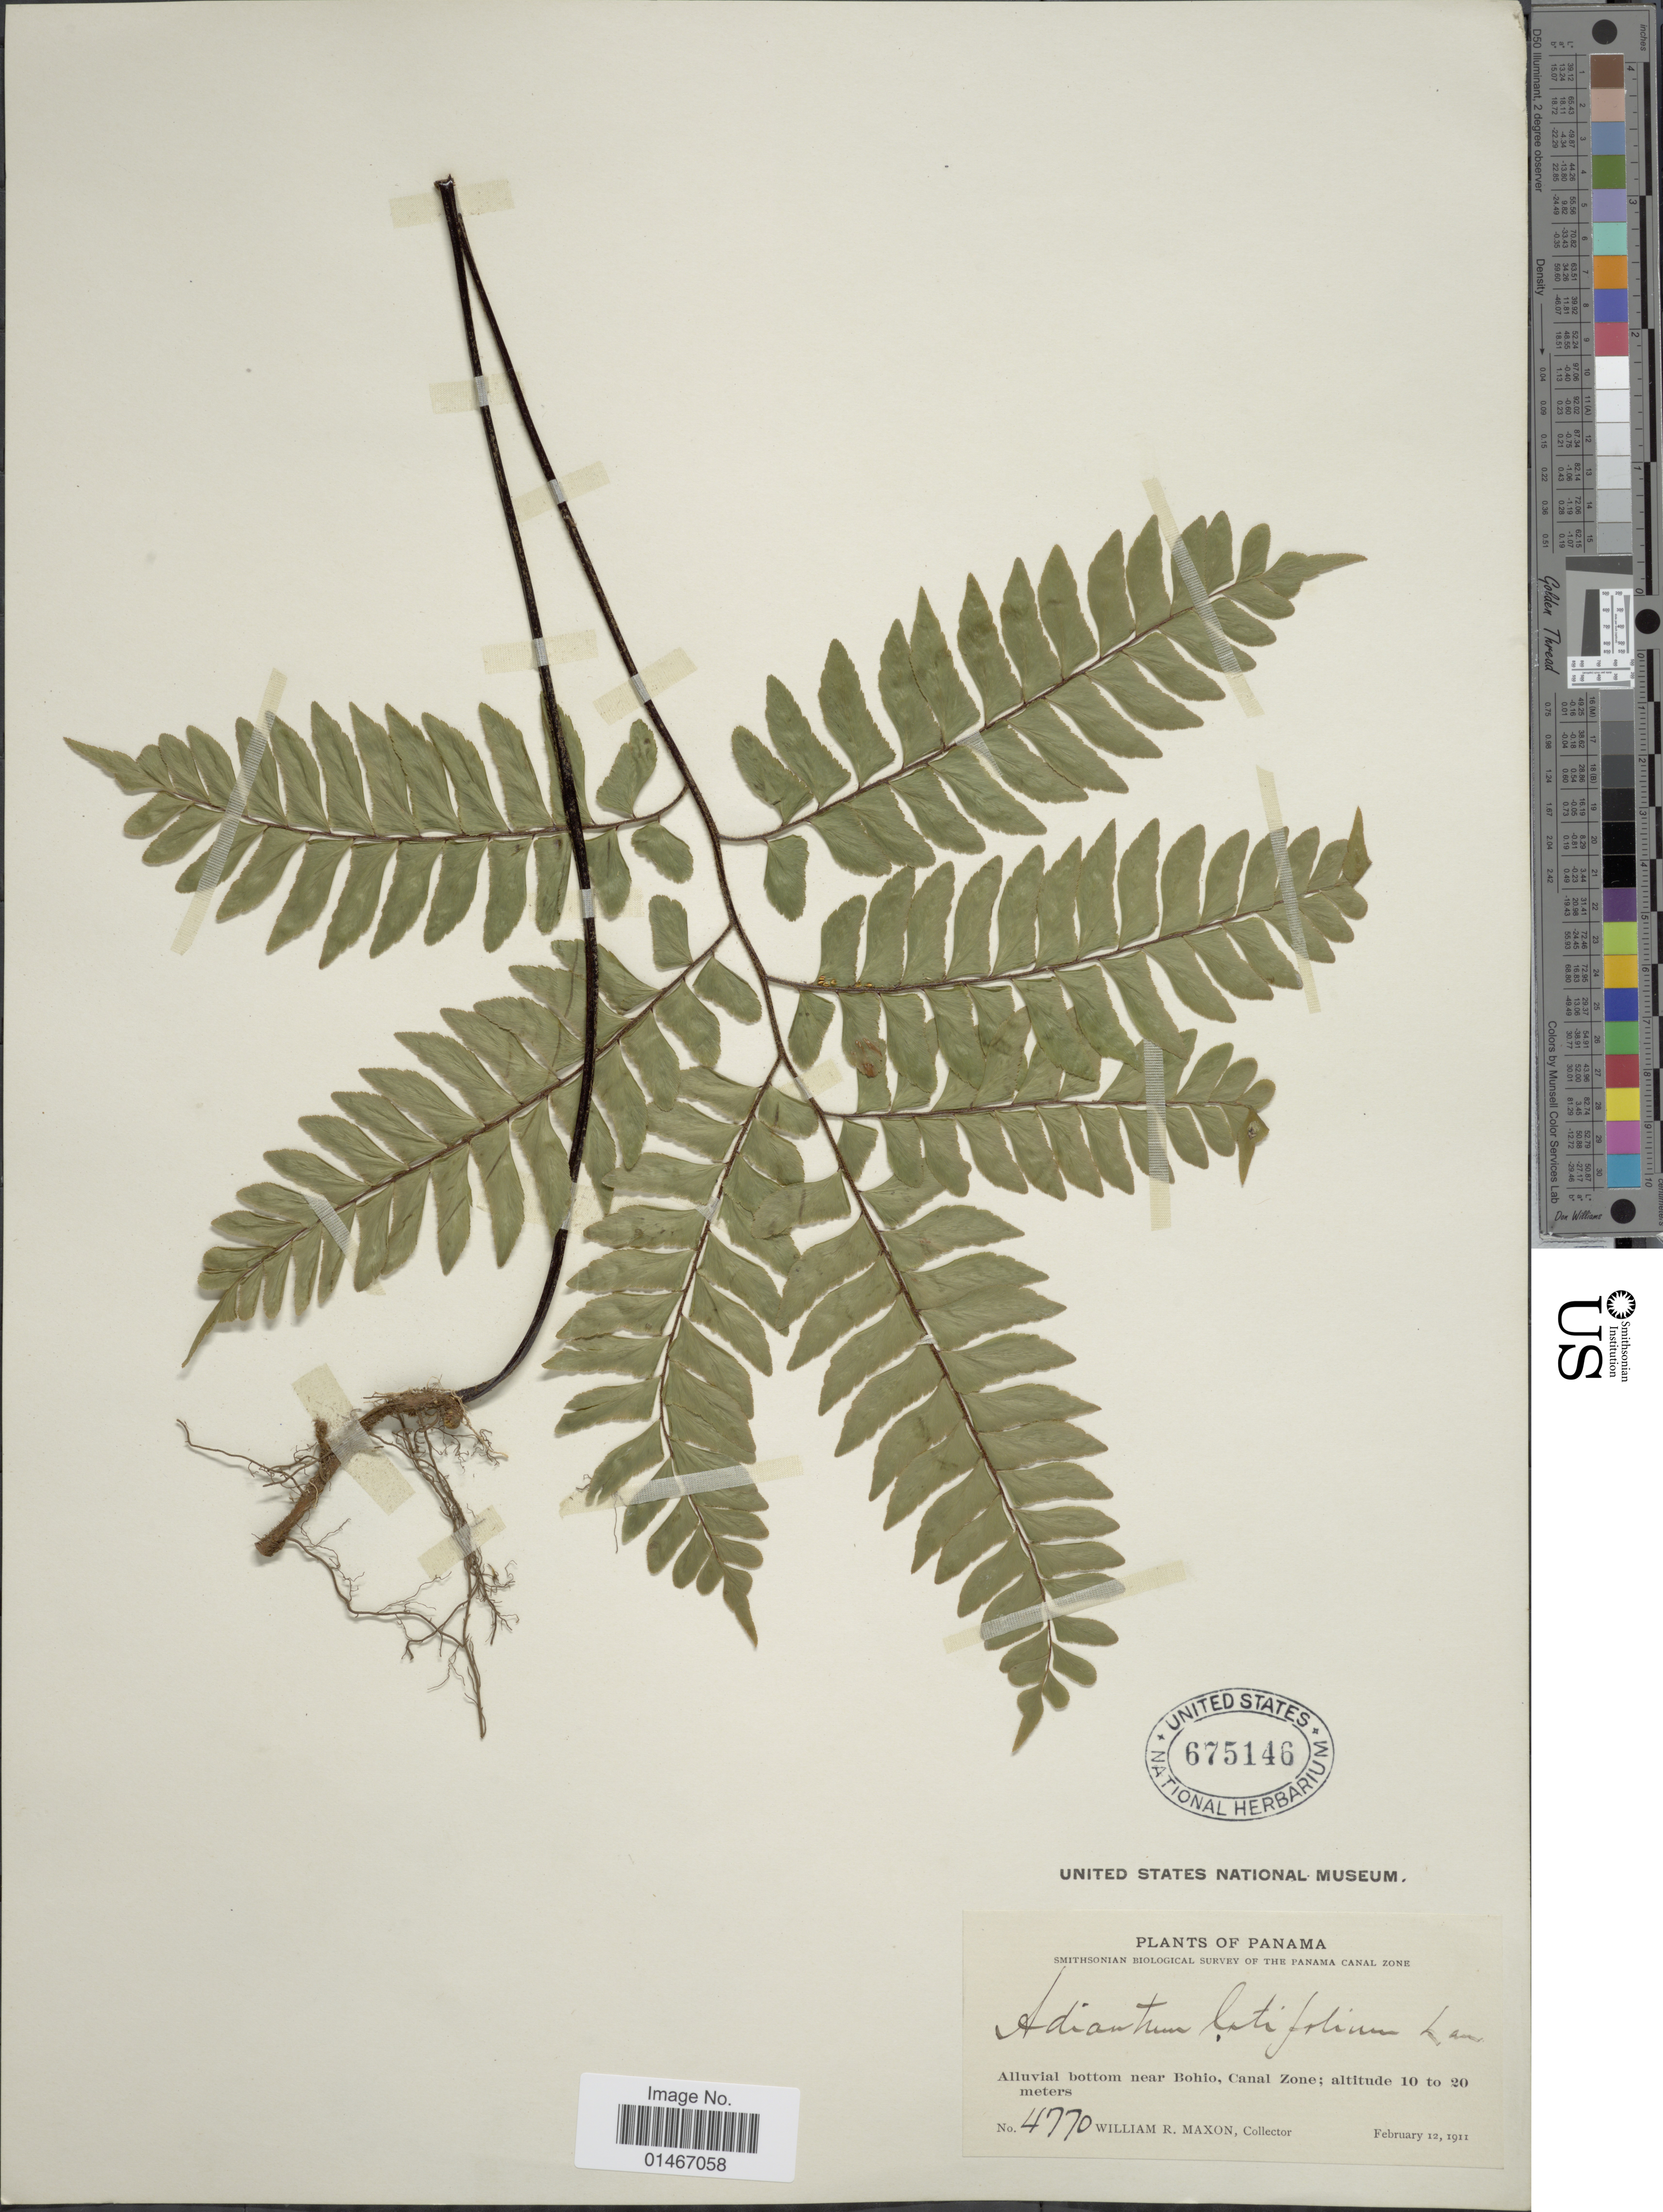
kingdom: Plantae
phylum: Tracheophyta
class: Polypodiopsida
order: Polypodiales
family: Pteridaceae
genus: Adiantum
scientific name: Adiantum latifolium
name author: Lam.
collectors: W. R. Maxon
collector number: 4770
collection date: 1911-02-12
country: Panama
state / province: Colón / Panamá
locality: Alluvial bottom near Bohio, Canal Zone.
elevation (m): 10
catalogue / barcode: US 675146